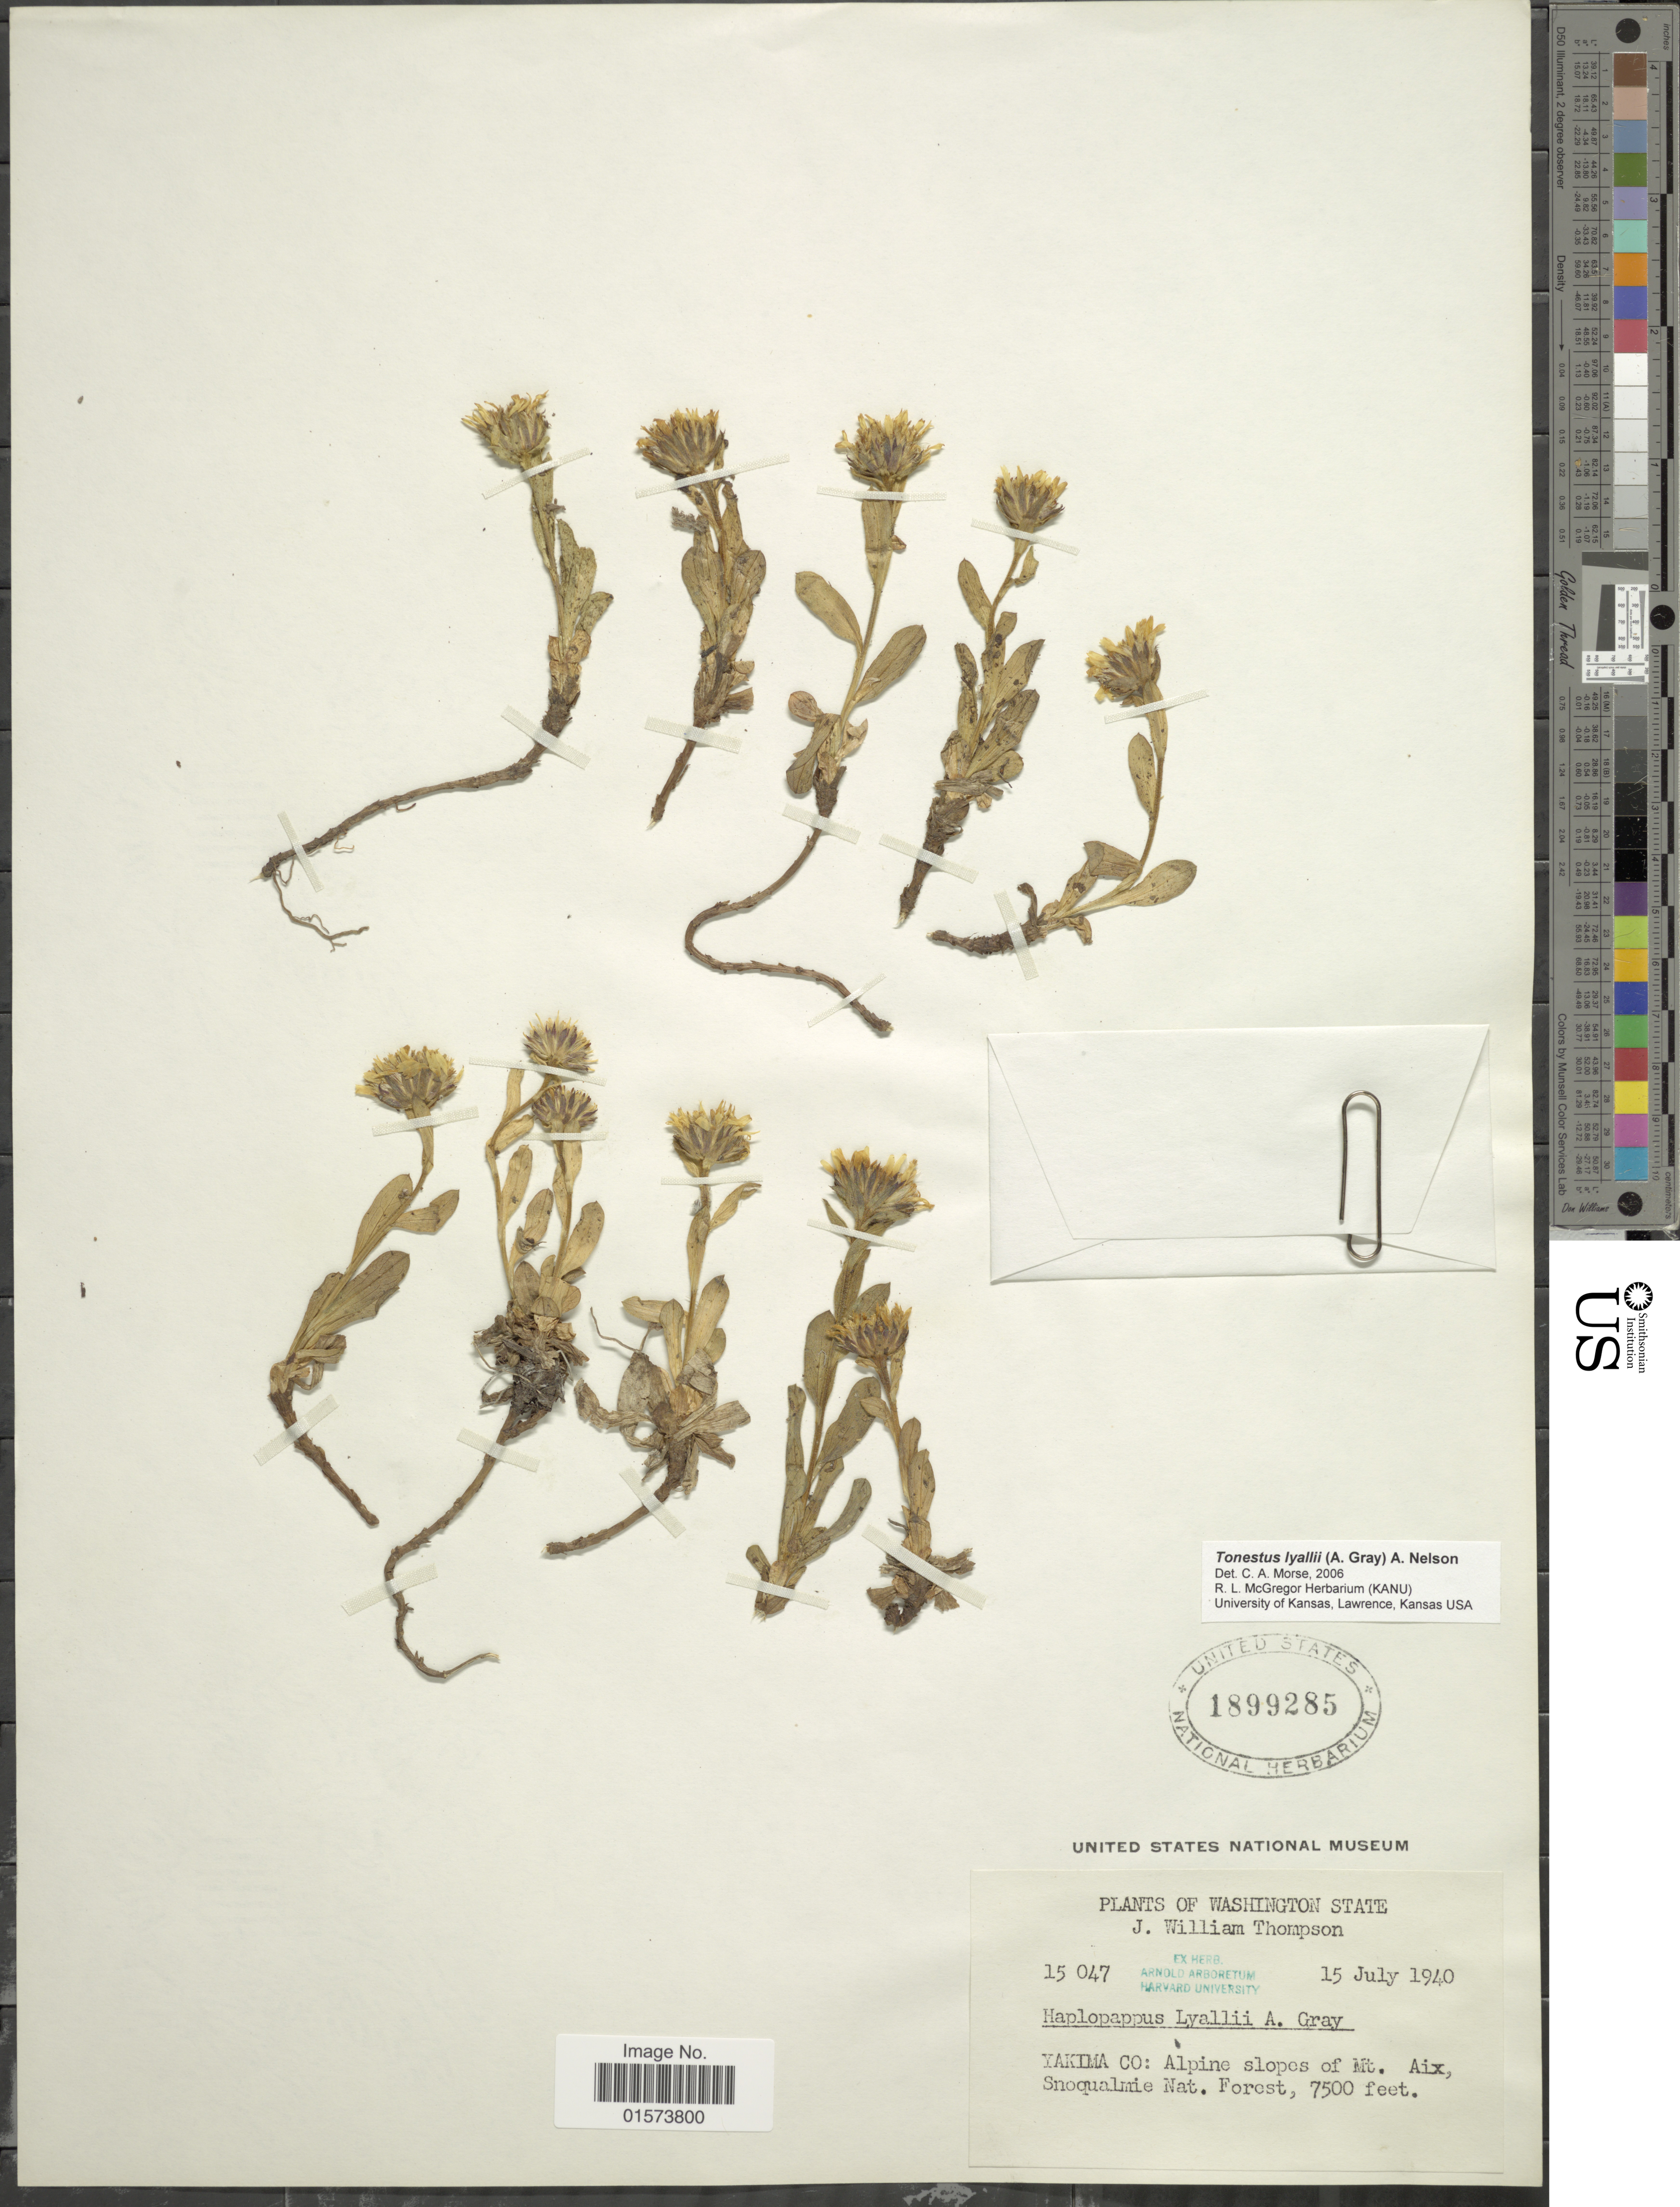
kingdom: Plantae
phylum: Tracheophyta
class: Magnoliopsida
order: Asterales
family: Asteraceae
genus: Tonestus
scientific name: Tonestus lyallii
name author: (A. Gray) A. Nelson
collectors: J. W. Thompson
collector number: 15047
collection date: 1940-07-15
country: United States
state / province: Washington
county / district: Yakima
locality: Yakima Co: Alpine slopes of Mt. Aix, Snoqualmie Nat. Forest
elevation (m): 2286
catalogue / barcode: US 1899285